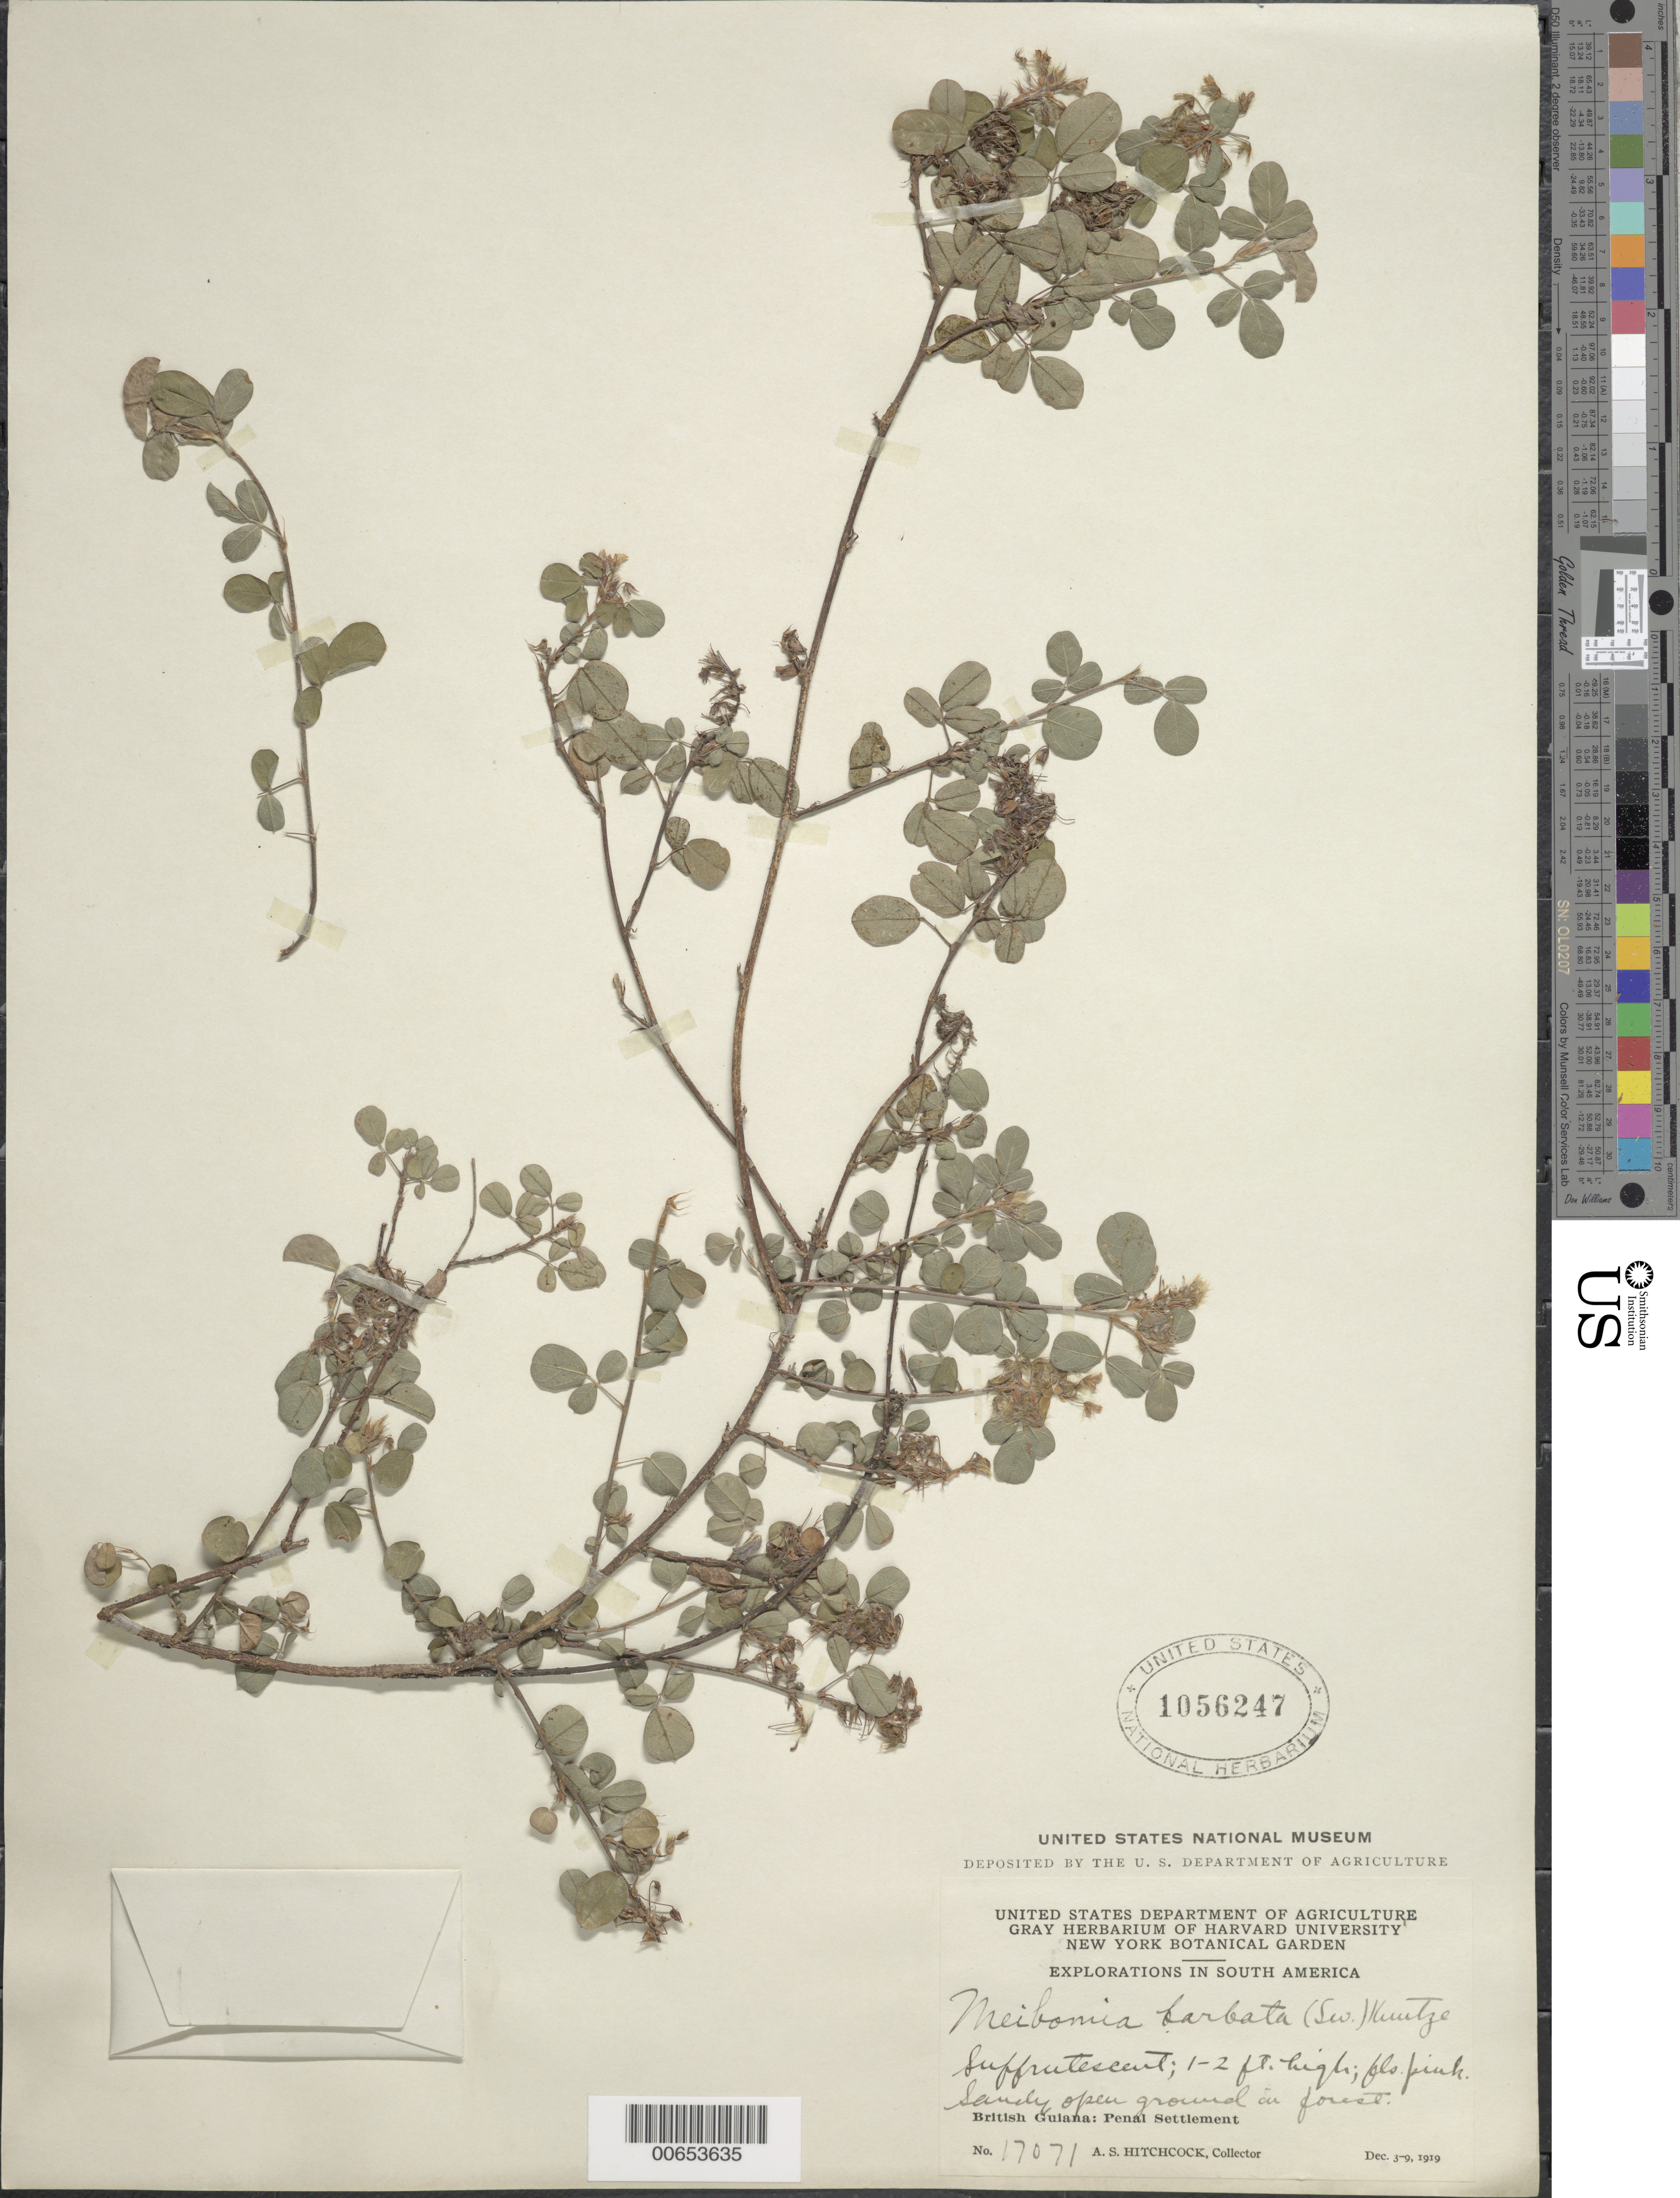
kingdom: Plantae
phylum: Tracheophyta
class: Magnoliopsida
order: Fabales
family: Fabaceae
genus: Grona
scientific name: Grona barbata var. barbata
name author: (L.) H. Ohashi & K. Ohashi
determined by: Strong, Mark T., (BOT), Smithsonian Institution - National Museum of Natural History (UNITED STATES)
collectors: A. S. Hitchcock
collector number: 17071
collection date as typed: Dec. 3-9, 1919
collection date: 1919-12-03/1919-12-09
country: Guyana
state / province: Cuyuni-Mazaruni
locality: Penal Settlement, on W side of Essequibo River, near mouth of Mazaruni River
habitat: Sandy ground in forest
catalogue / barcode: US 1056247